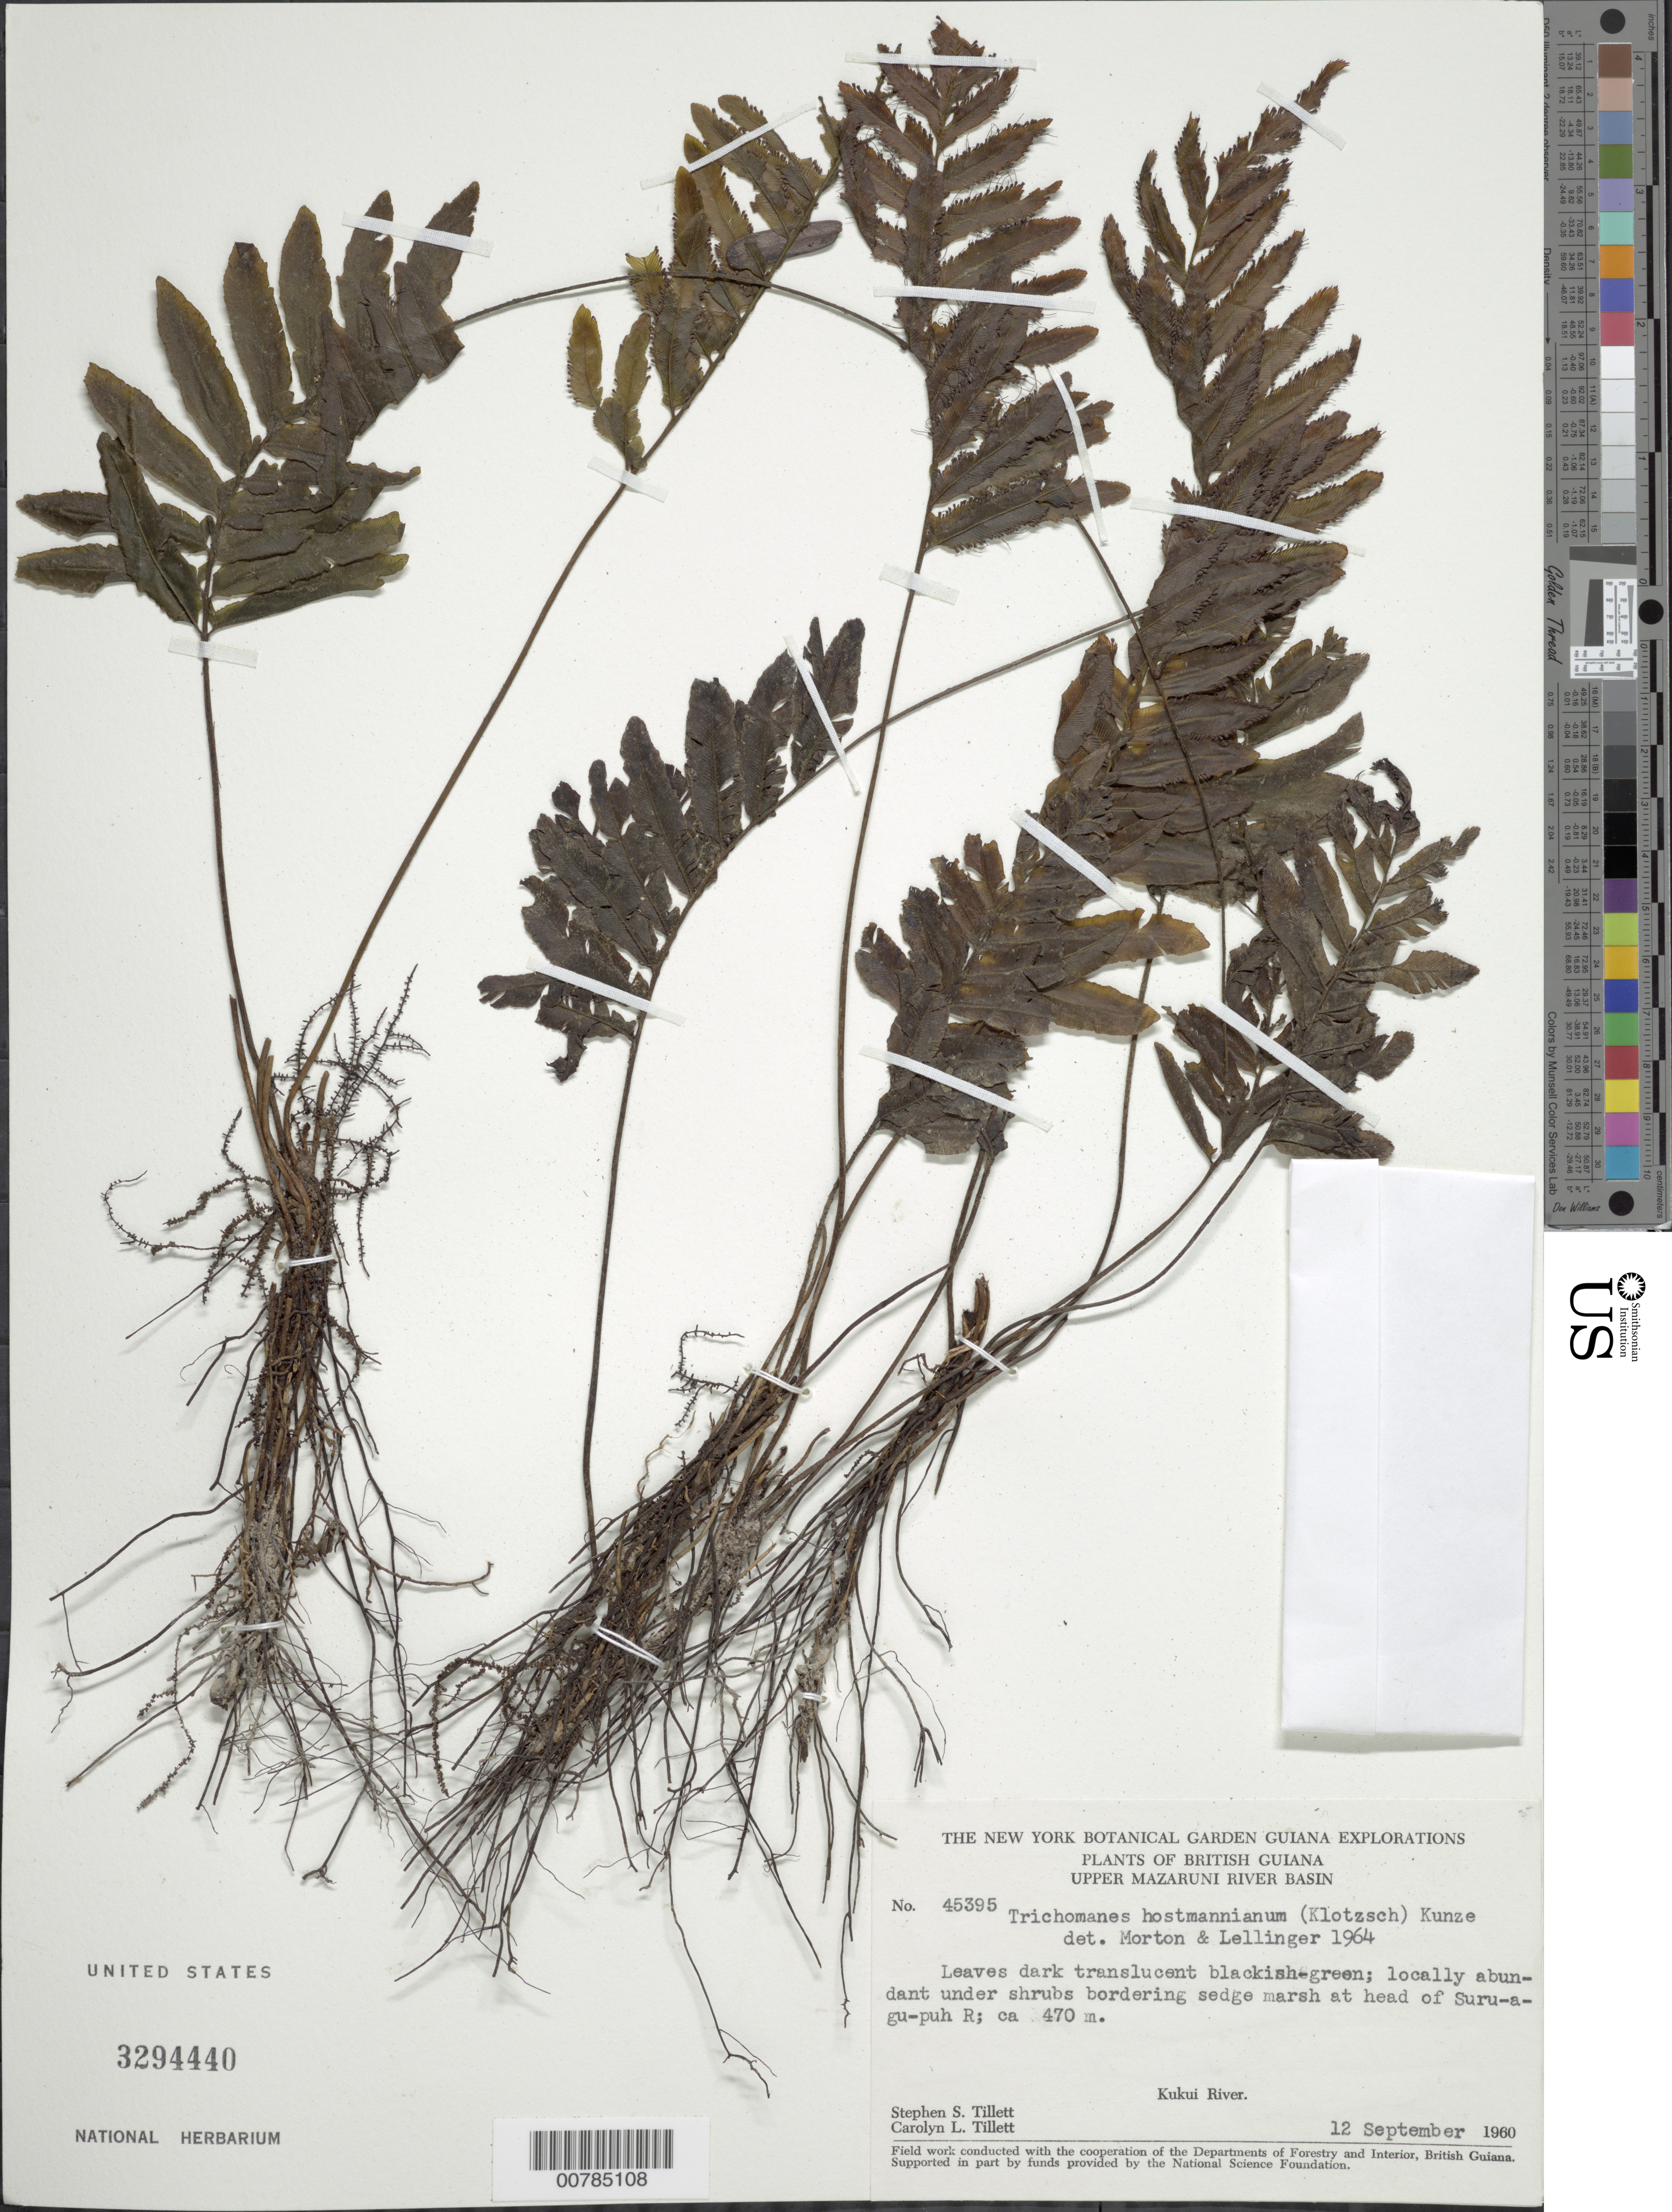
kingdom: Plantae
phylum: Tracheophyta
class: Polypodiopsida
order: Hymenophyllales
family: Hymenophyllaceae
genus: Trichomanes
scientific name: Trichomanes hostmannianum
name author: (Klotzsch) Kunze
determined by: Morton, C. V.; Lellinger, D. B.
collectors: S. S. Tillett, C. L. Tillett & R. Boyan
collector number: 45395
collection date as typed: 12-Sep-60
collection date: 1960-09-12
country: Guyana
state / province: Cuyuni-Mazaruni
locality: Suruagupuh R., upper Mazaruni R. basin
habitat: Under shrubs bordering sedge marsh at head of river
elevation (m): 470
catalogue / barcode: US 3294440